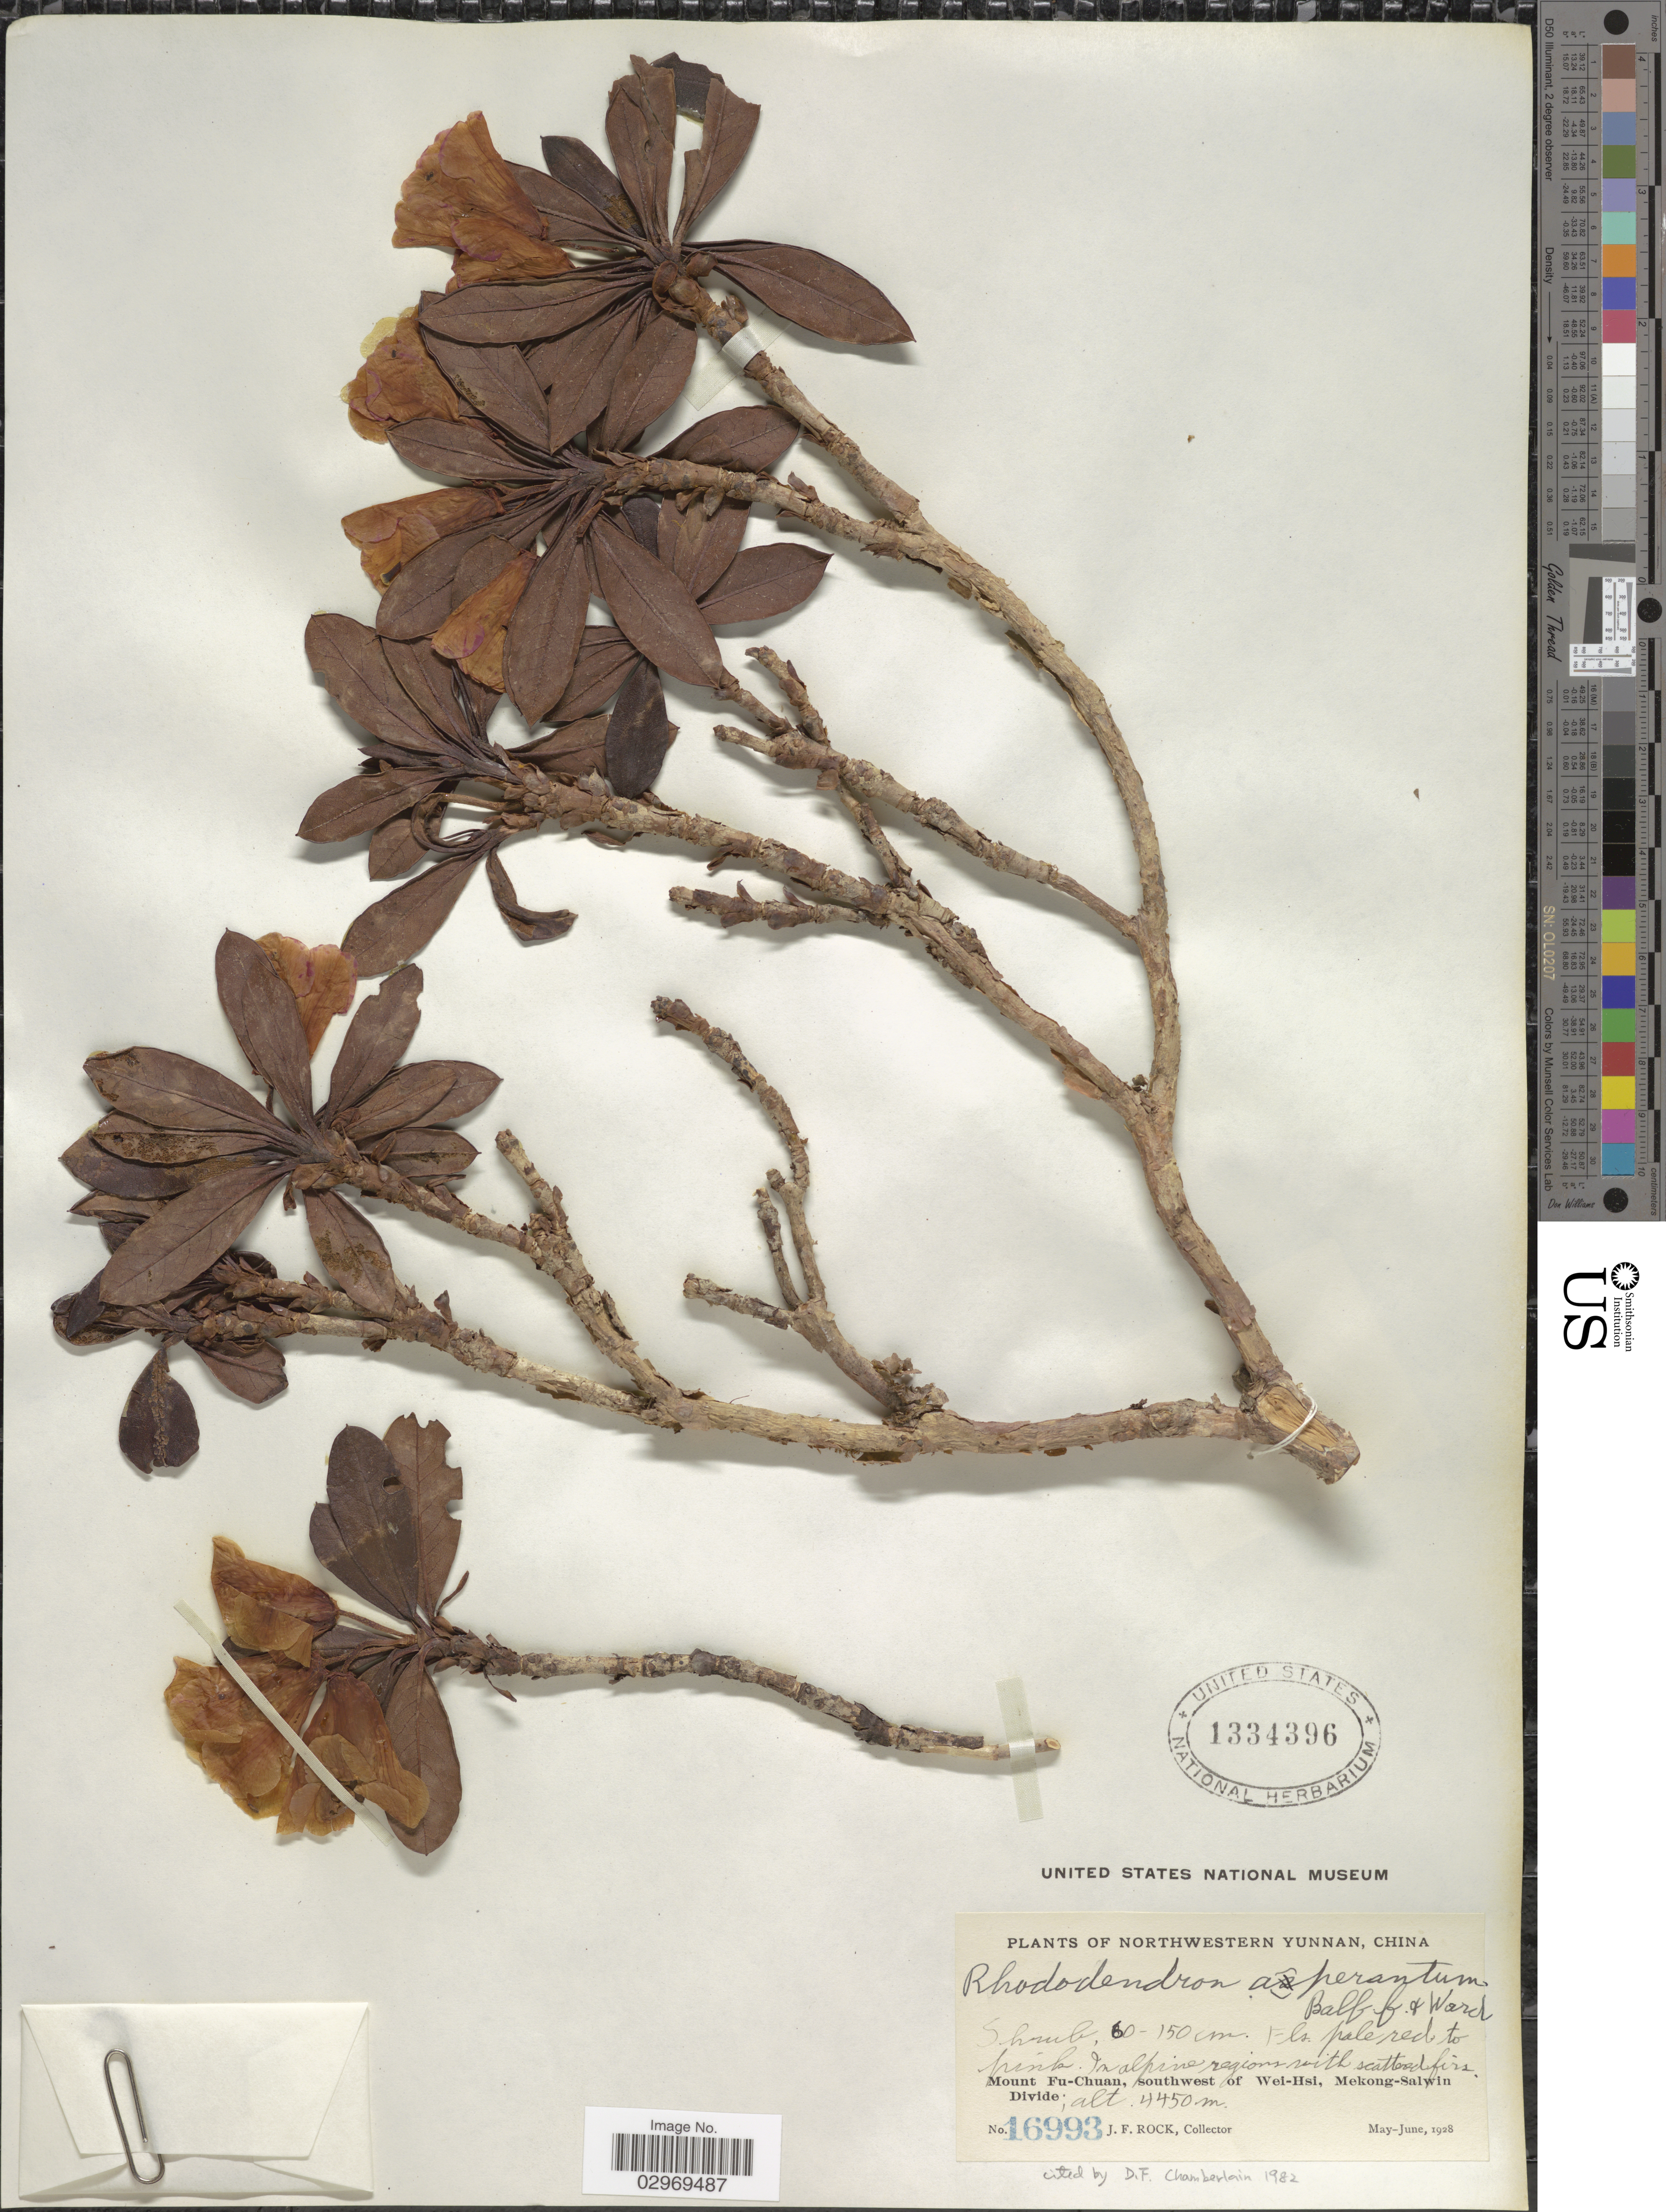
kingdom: Plantae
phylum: Tracheophyta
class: Magnoliopsida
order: Ericales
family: Ericaceae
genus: Rhododendron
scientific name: Rhododendron aperantum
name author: Balf. f. & Ward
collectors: J. Rock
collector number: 16993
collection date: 1928-05/1928-06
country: China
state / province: Yunnan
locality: Northwestern Yunnan, Mount Fu-Chuan, southwest of Wei-Hsi, Mekong-Salwin Divide.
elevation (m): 4450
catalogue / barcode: US 1334396